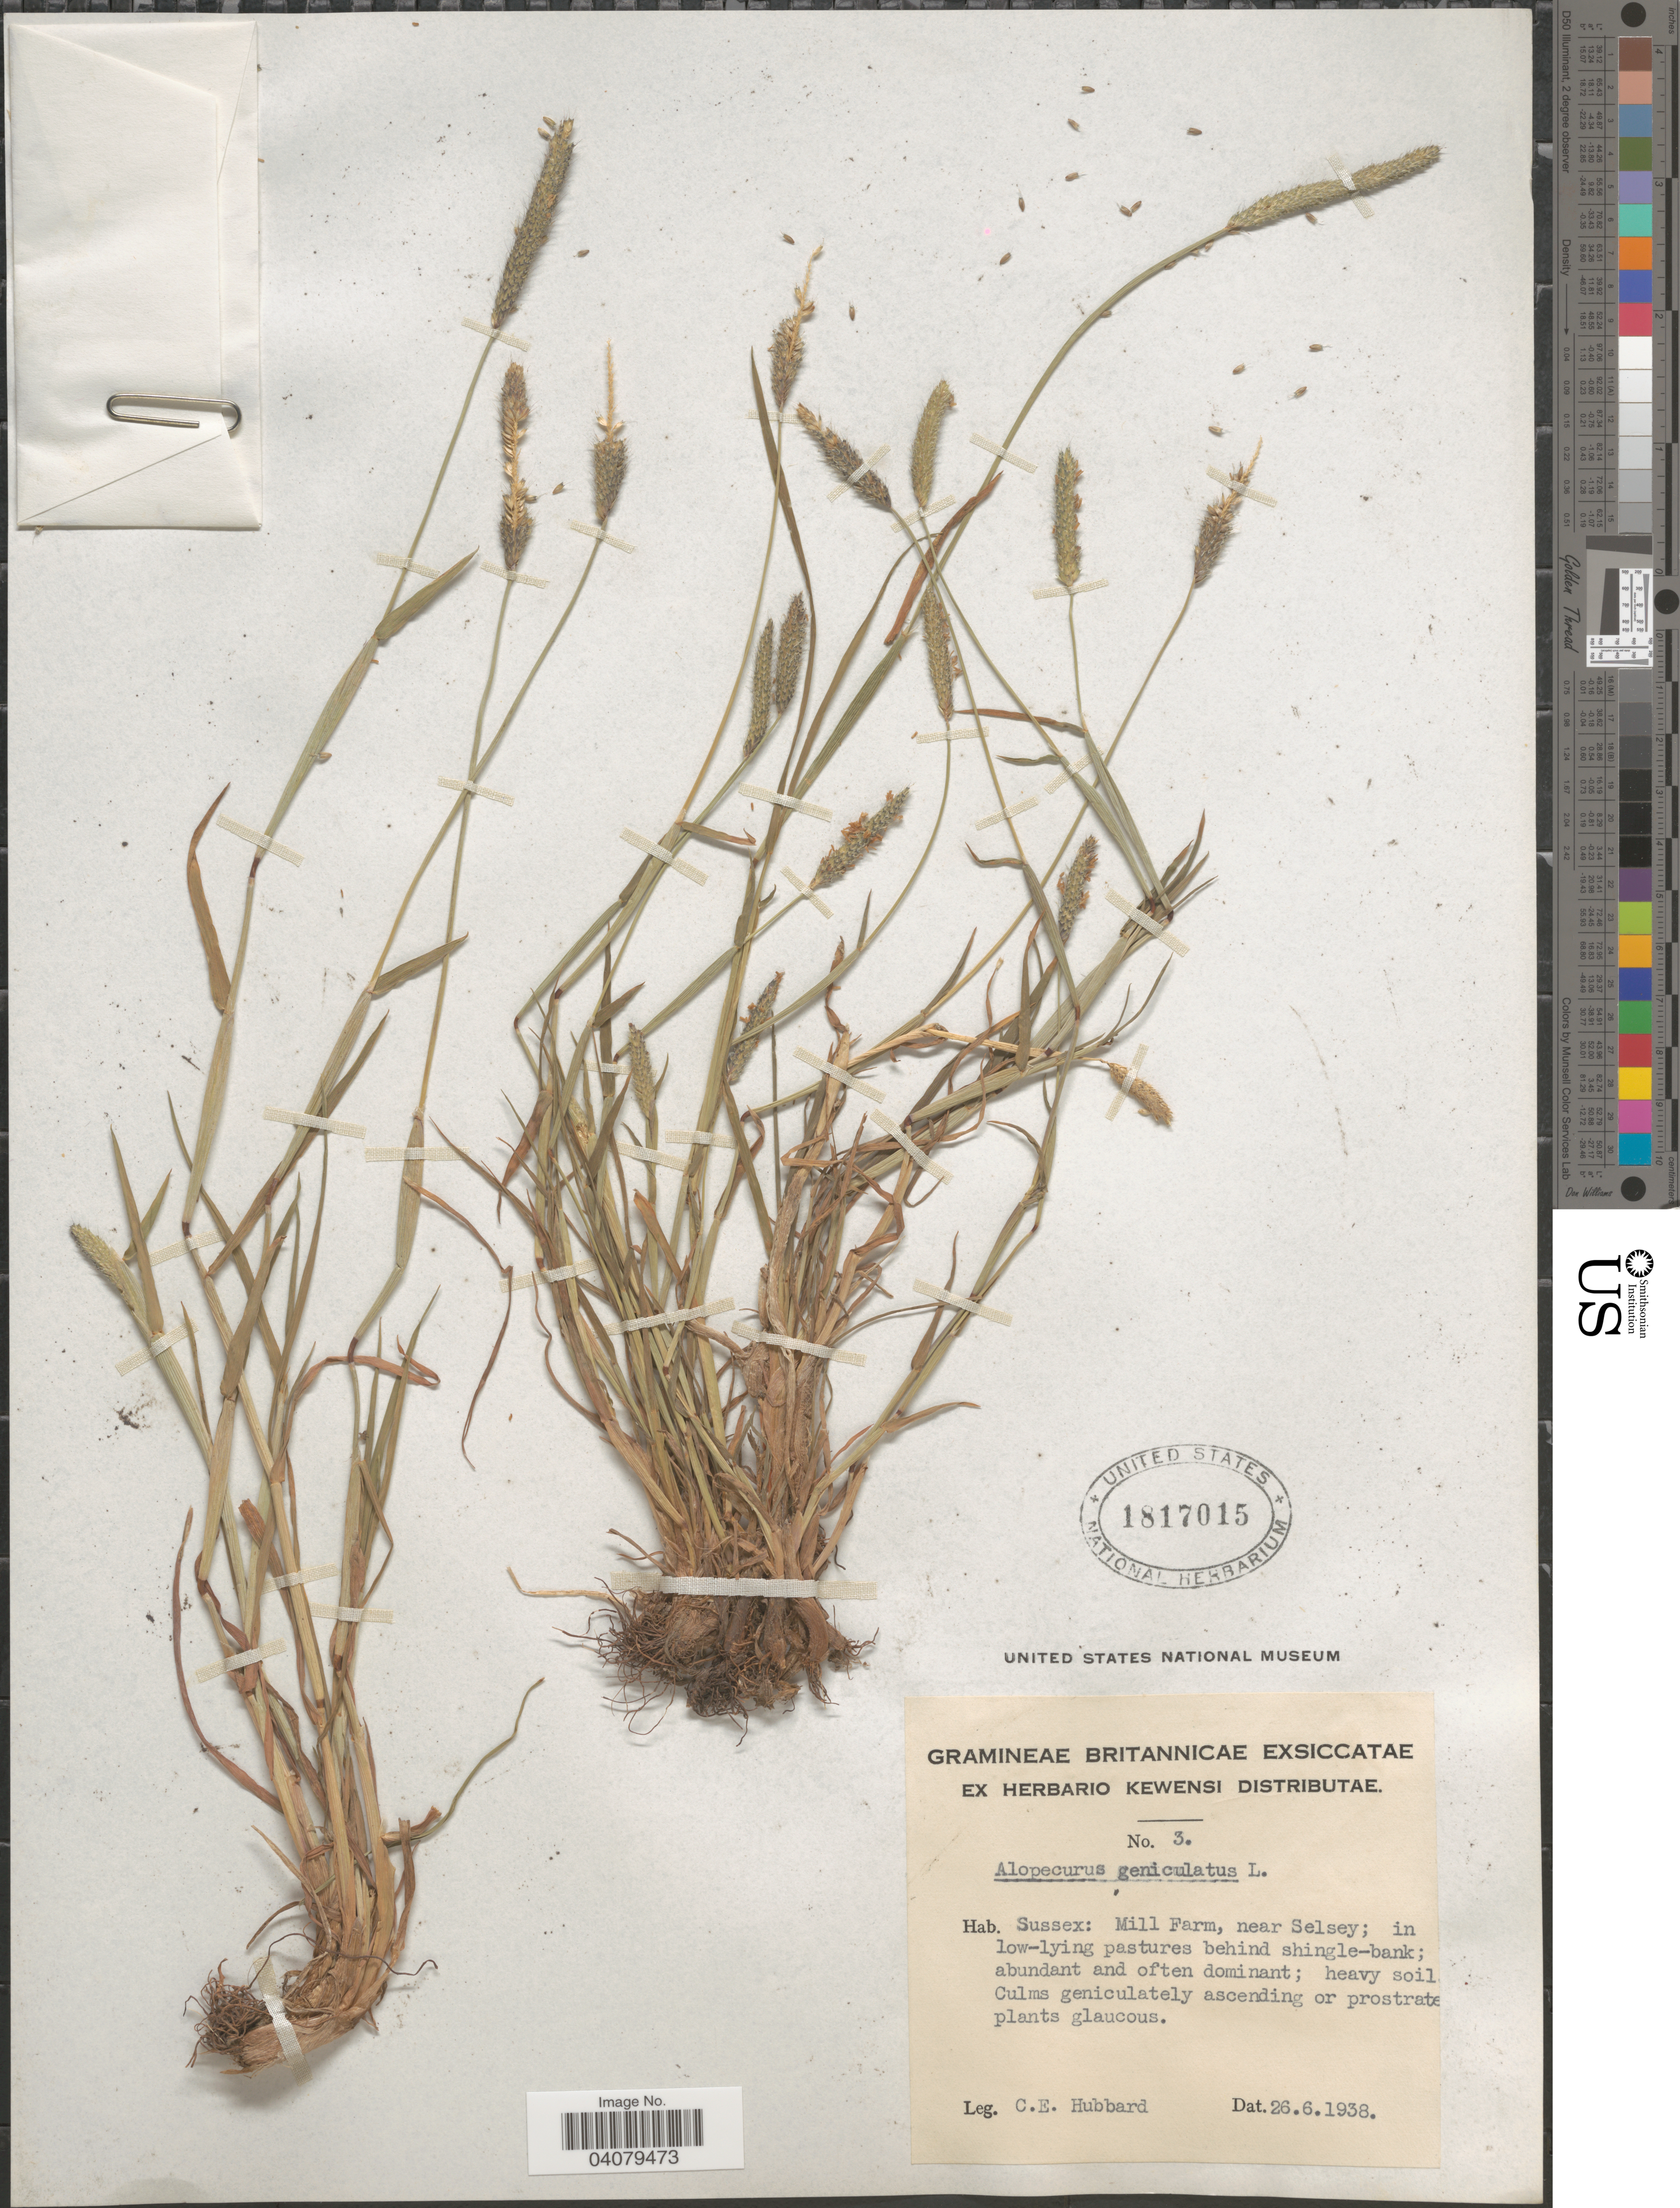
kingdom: Plantae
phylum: Tracheophyta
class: Liliopsida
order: Poales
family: Poaceae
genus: Alopecurus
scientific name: Alopecurus geniculatus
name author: L.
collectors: C. E. Hubbard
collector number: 3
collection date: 1938-06-26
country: United Kingdom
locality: Britannicae. Sussex: Mill Farm, near Selsey.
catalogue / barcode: US 1817015